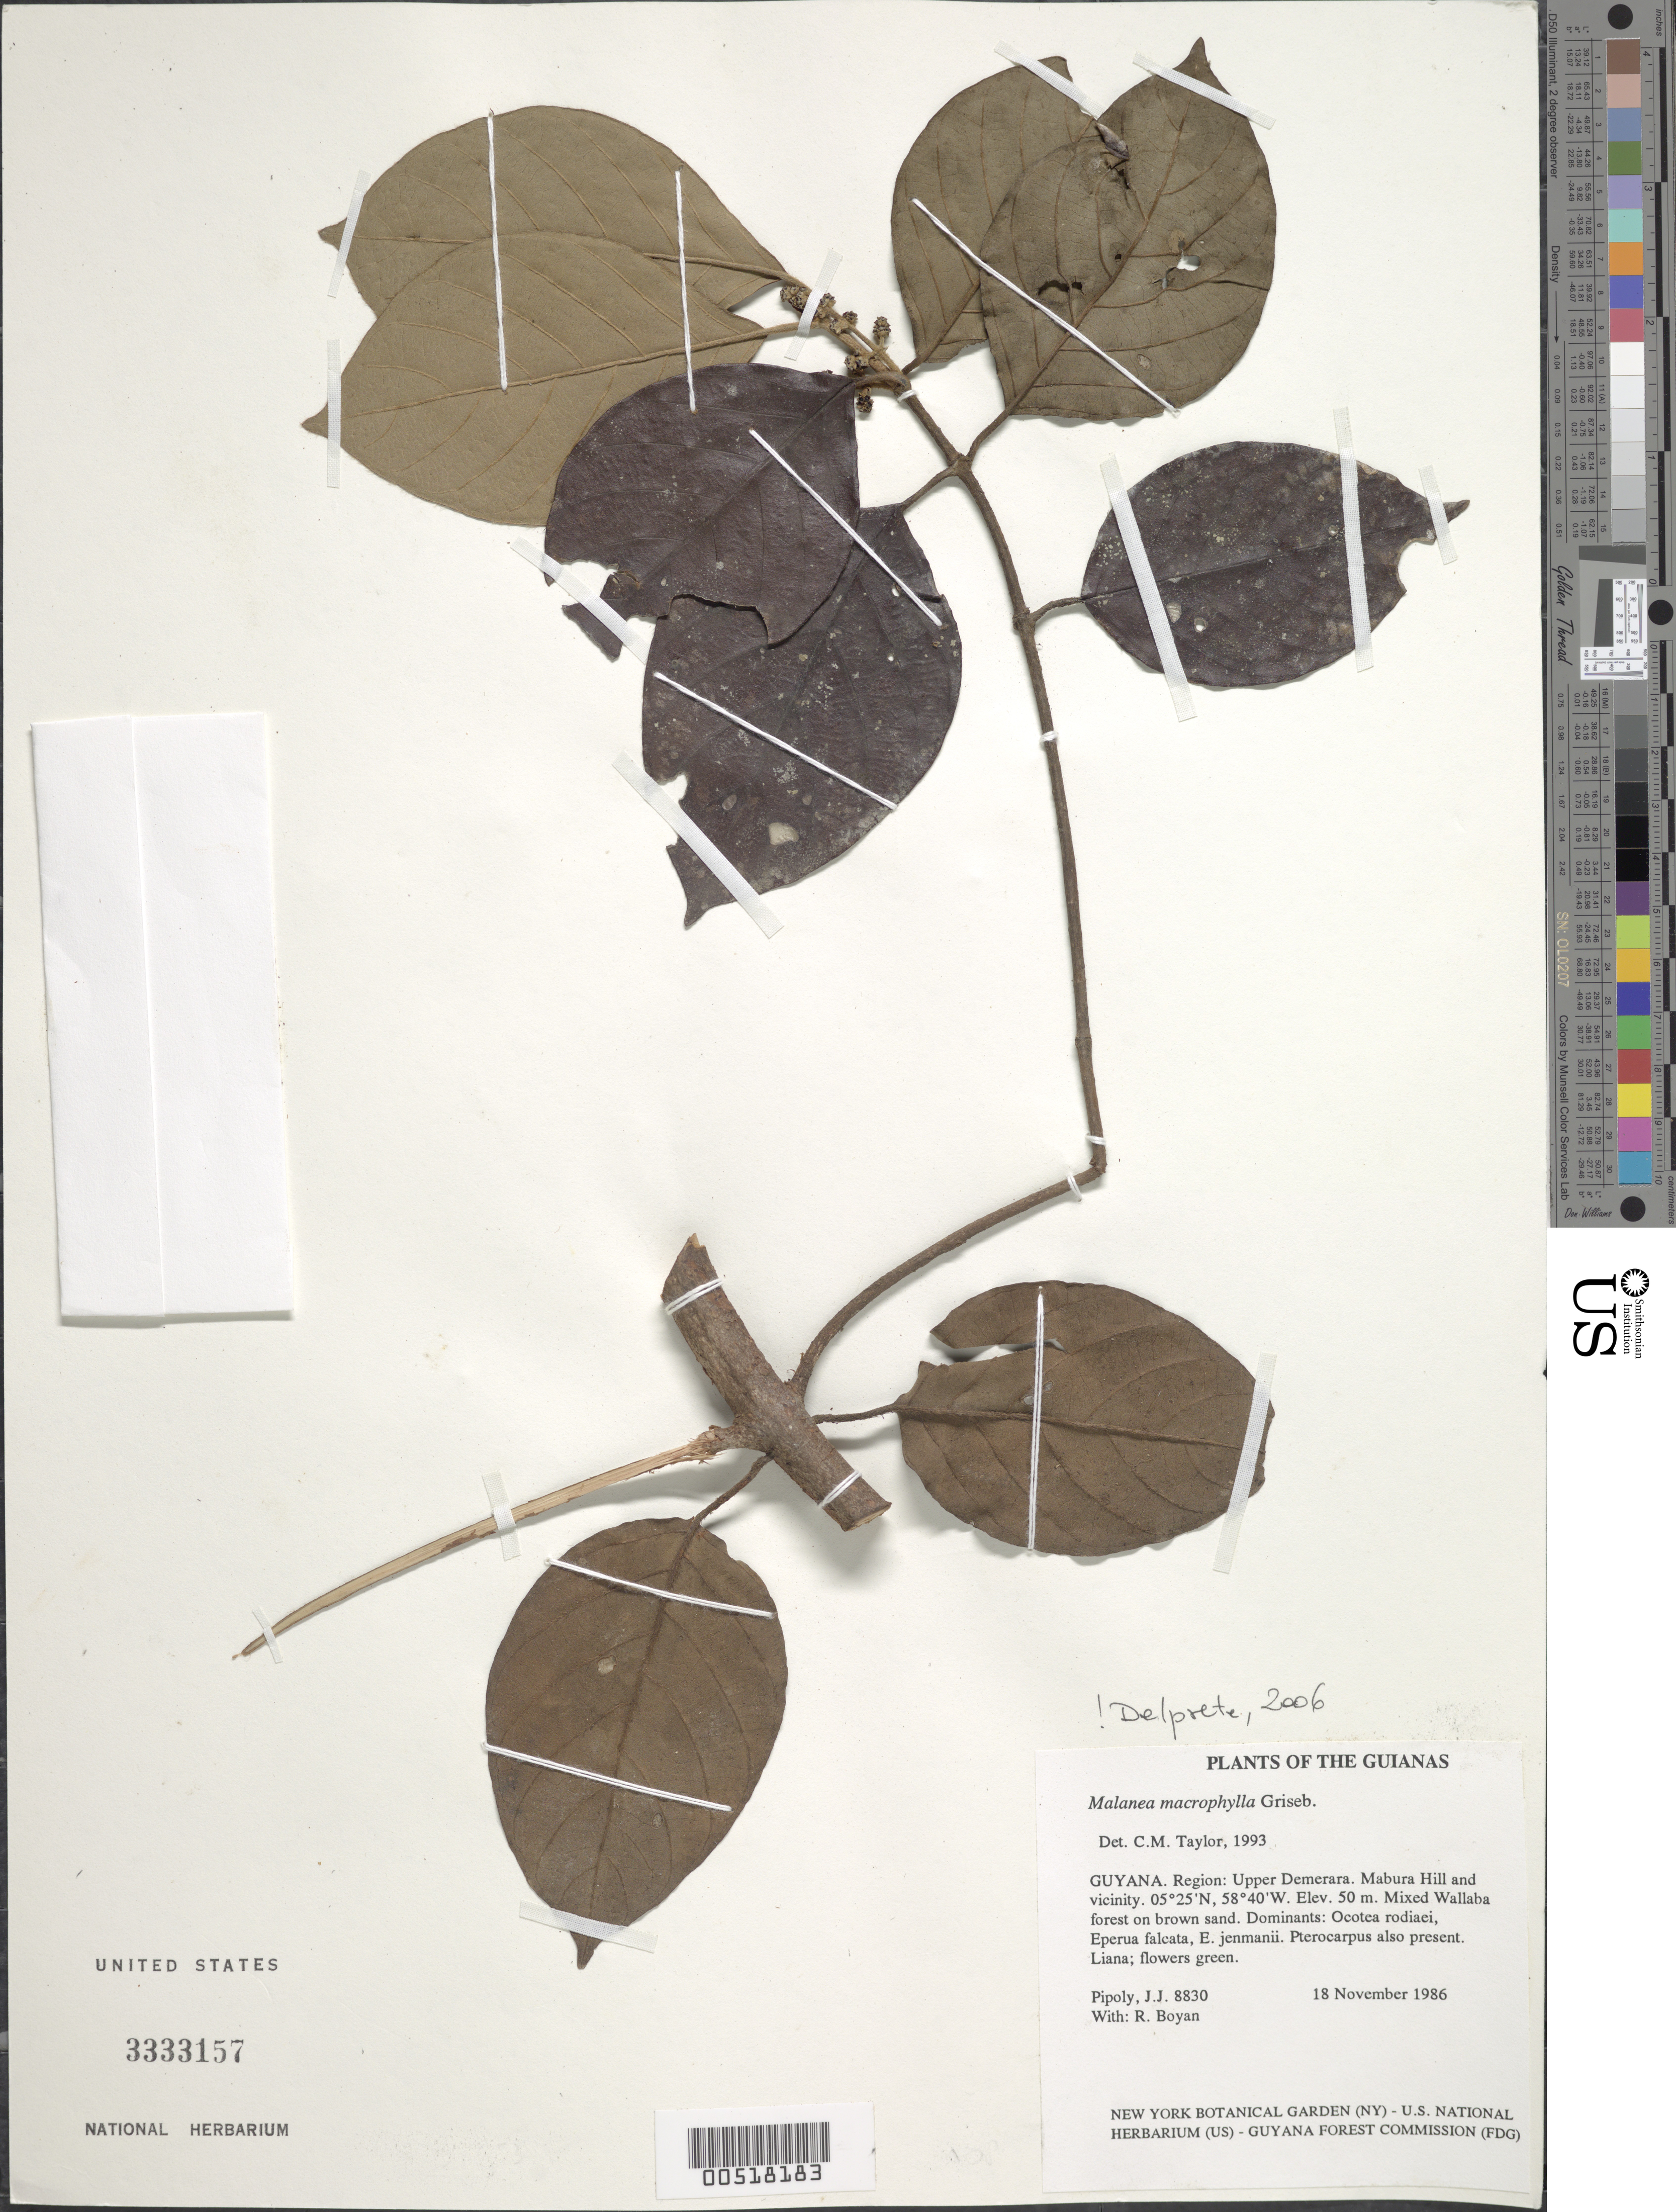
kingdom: Plantae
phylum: Tracheophyta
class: Magnoliopsida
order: Gentianales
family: Rubiaceae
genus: Malanea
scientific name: Malanea macrophylla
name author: Bartl. ex Griseb.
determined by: Delprete, P. G., Herb. de Guyane Cay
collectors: J. J. Pipoly & R. Boyan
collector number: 8830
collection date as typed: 18 November 1986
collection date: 1986-11-18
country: Guyana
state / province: U. Demerara-Berbice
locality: Mabura Hill and vicinity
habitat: Mixed Wallaba forest on brown sand. Dominants: Ocotea rodiaei, Eperua falcata, E. jenmanii. Pterocarpus also present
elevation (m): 50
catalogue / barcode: US 3333157